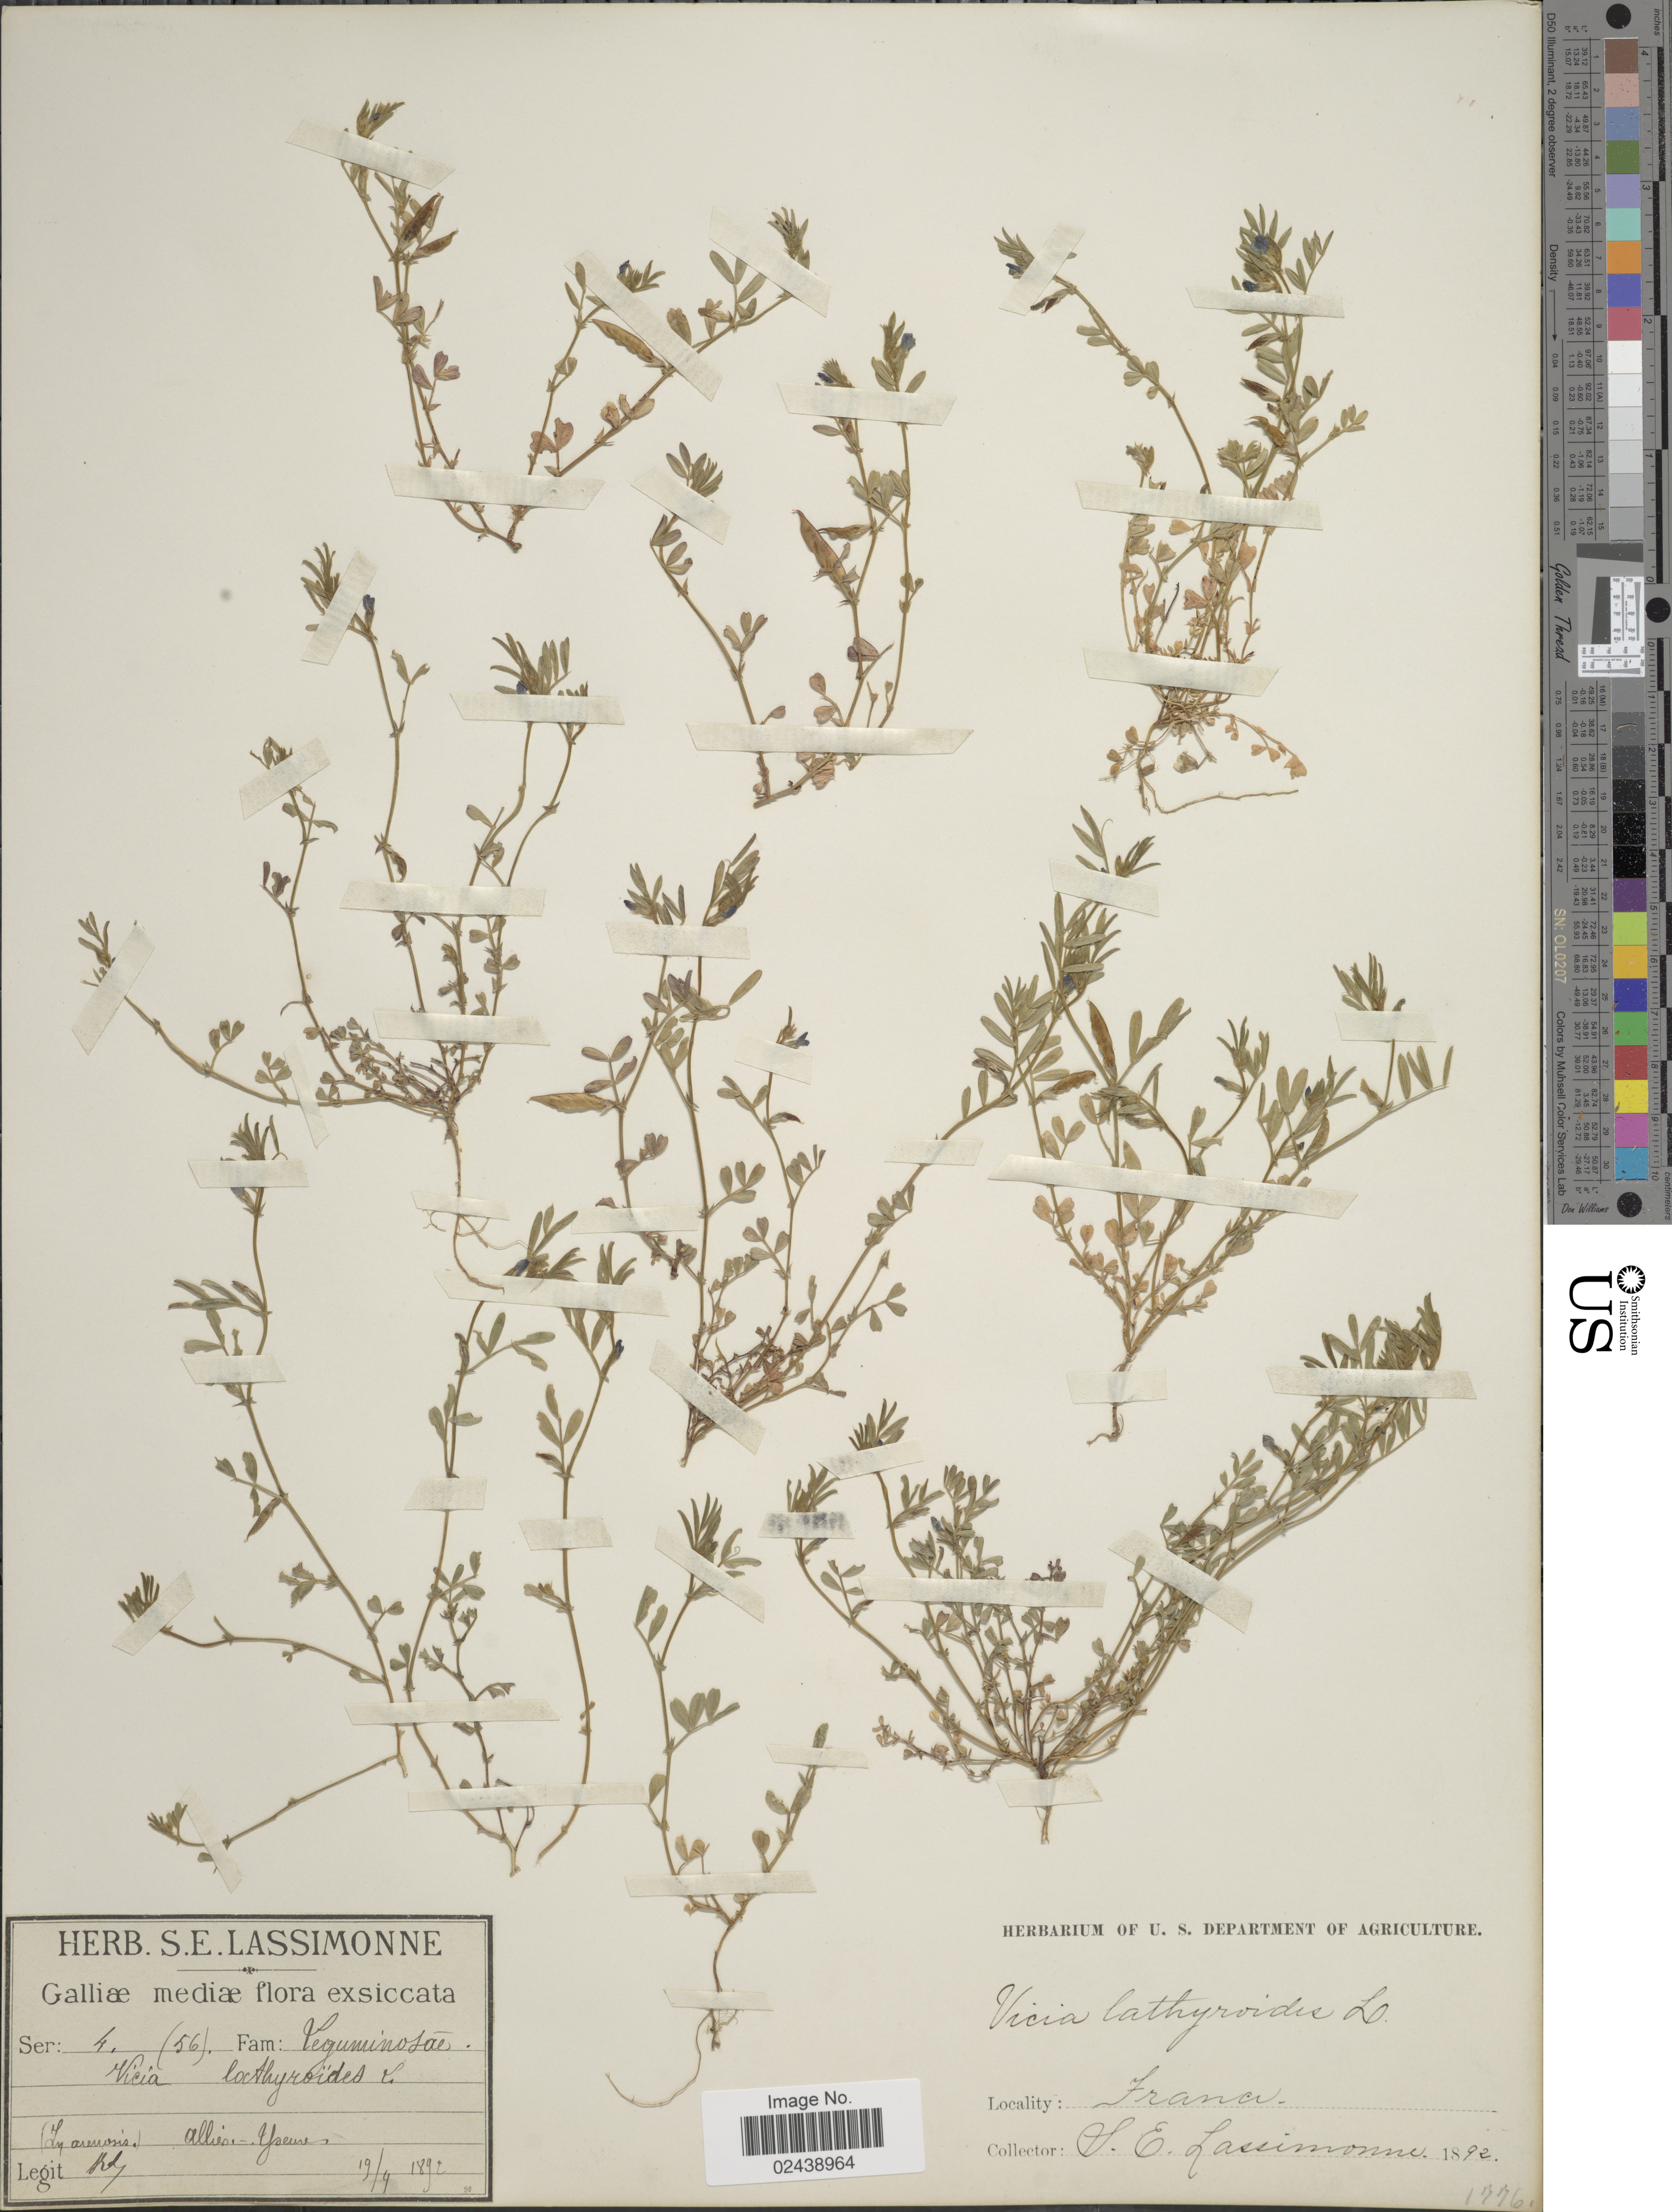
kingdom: Plantae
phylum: Tracheophyta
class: Magnoliopsida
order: Fabales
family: Fabaceae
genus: Vicia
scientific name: Vicia lathyroides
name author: L.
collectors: S. Lassimonne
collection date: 1892-04-19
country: France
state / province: Auvergne-Rhône-Alpes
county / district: Allier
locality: (in arenvisis), Aliier-Yzeure